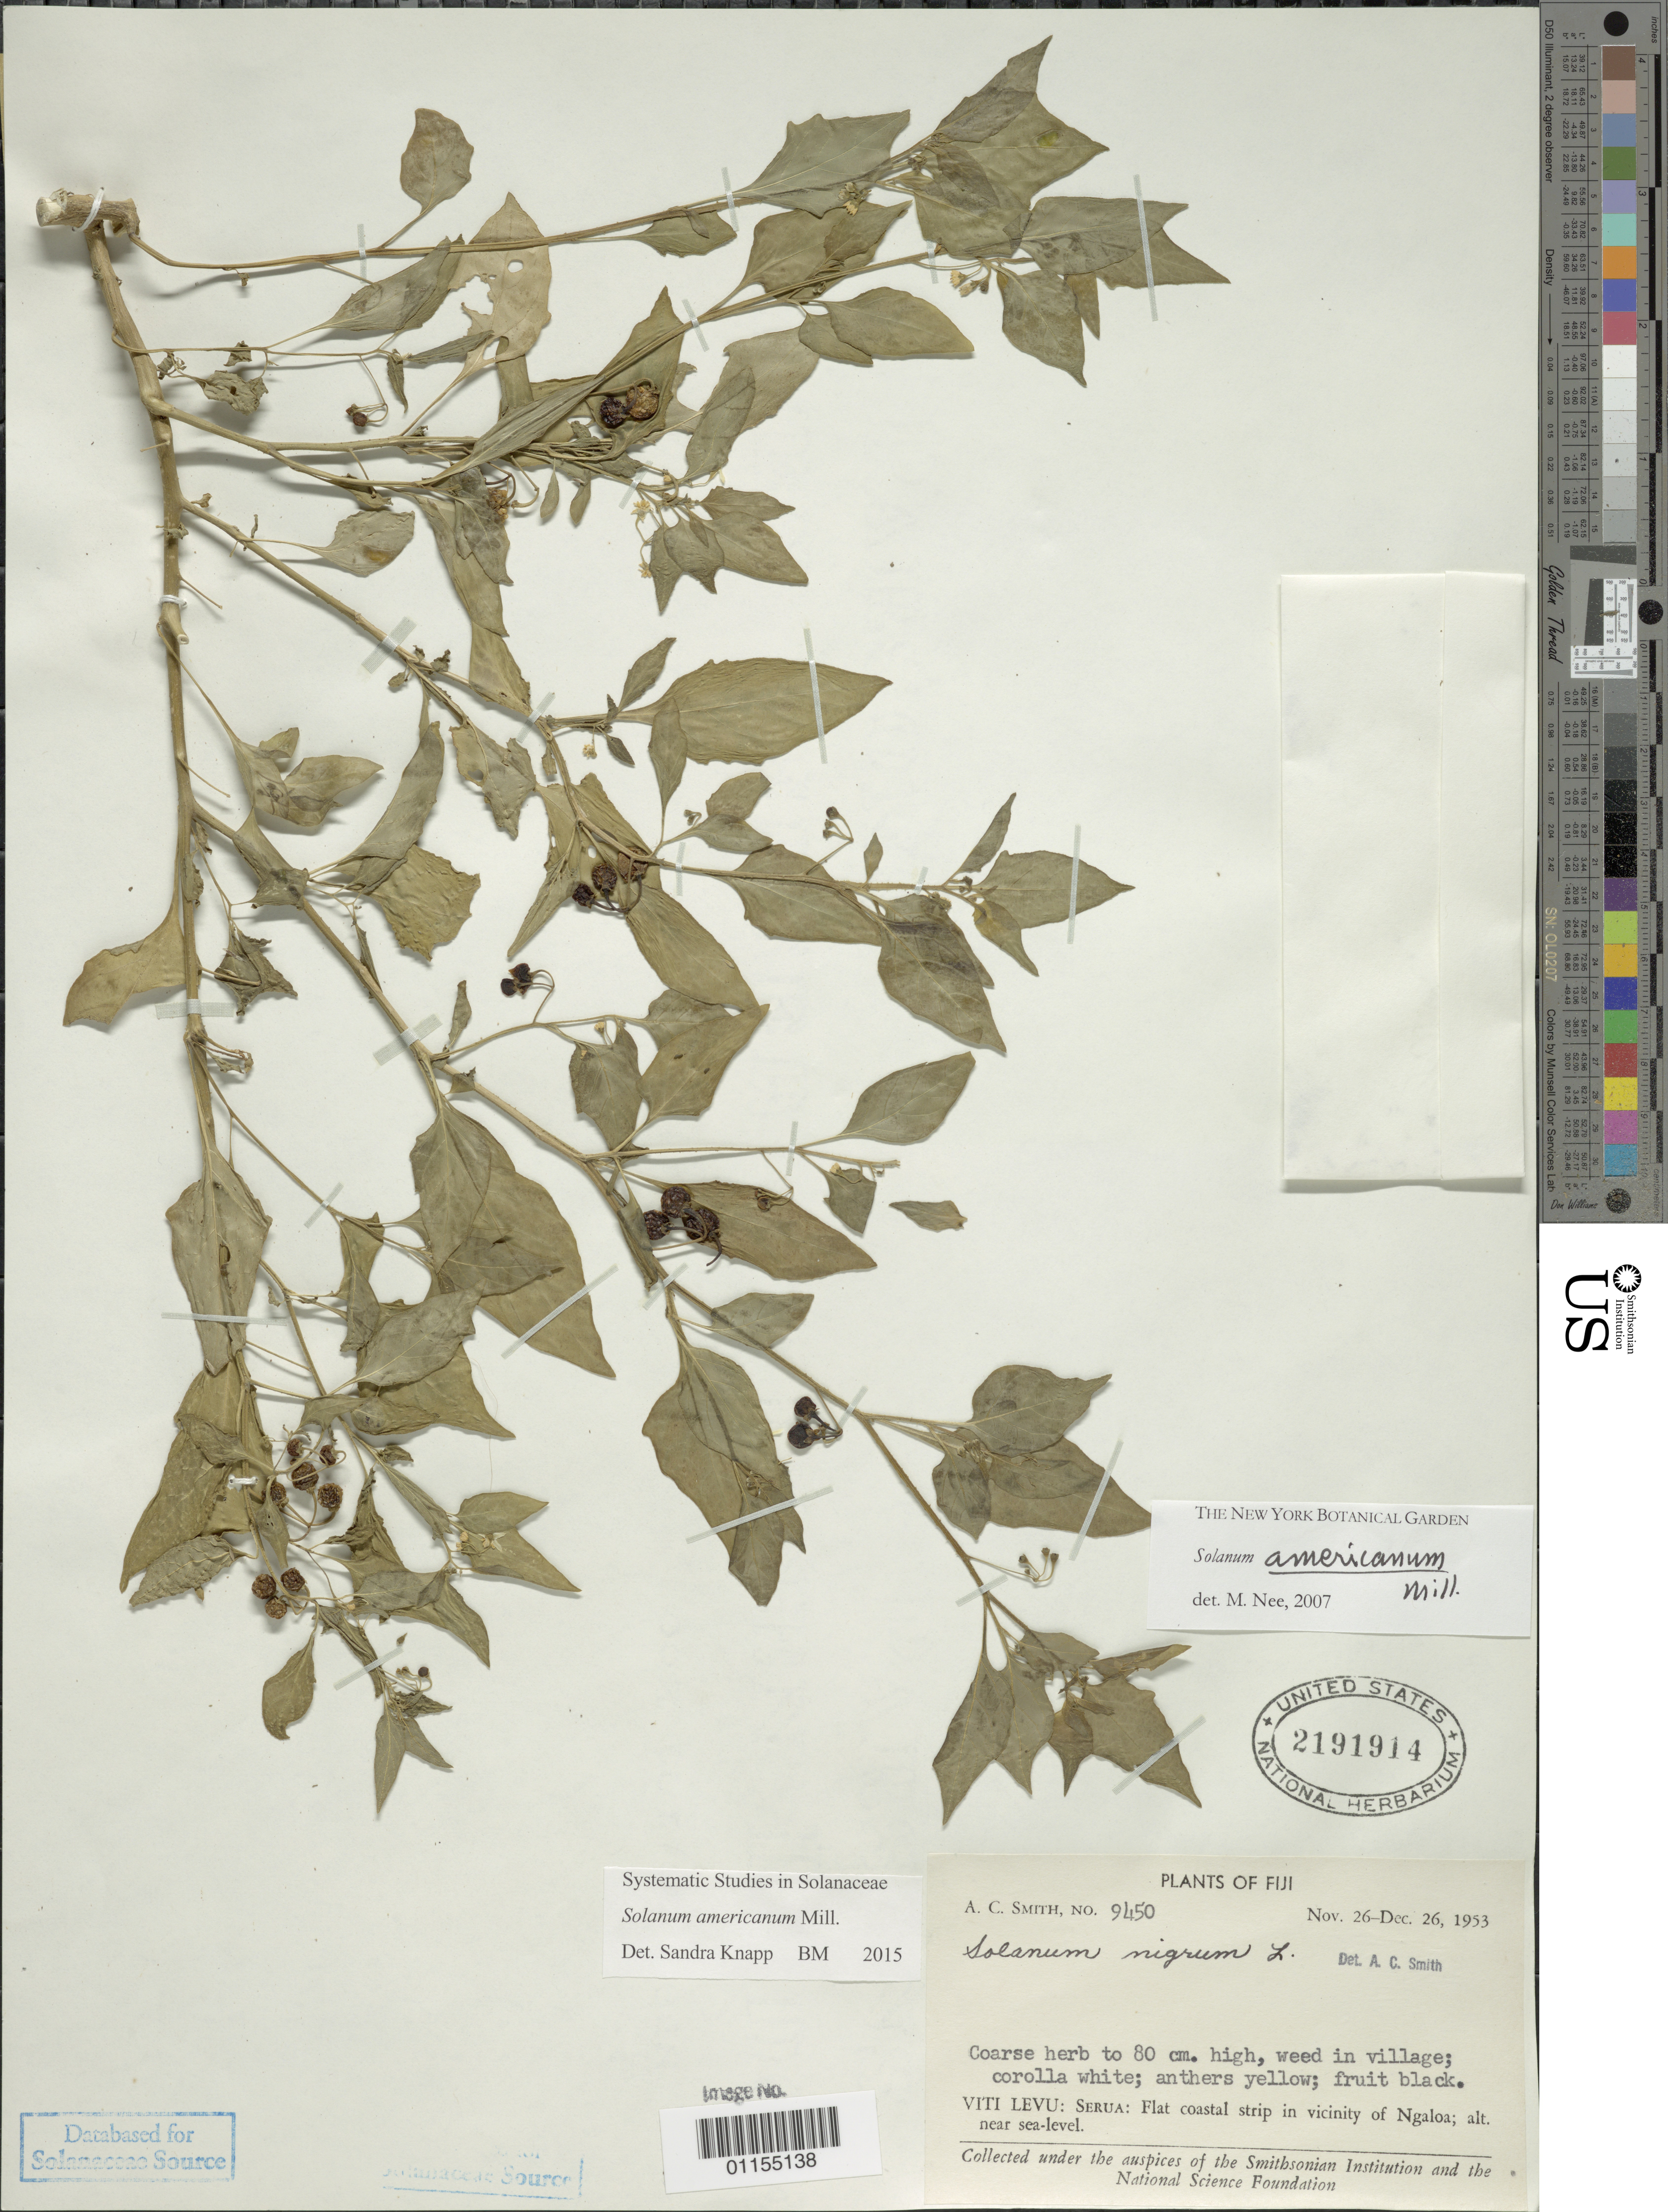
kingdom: Plantae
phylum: Tracheophyta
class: Magnoliopsida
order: Solanales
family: Solanaceae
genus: Solanum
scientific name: Solanum americanum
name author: Mill.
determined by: Nee, Michael H.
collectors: A. C. Smith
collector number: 9450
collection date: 1953-11-26/1953-12-26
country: Fiji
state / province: Serua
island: Viti Levu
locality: flat coastal strip in the vicinity of Ngaloa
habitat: Flat coastal strip.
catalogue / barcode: US 2191914